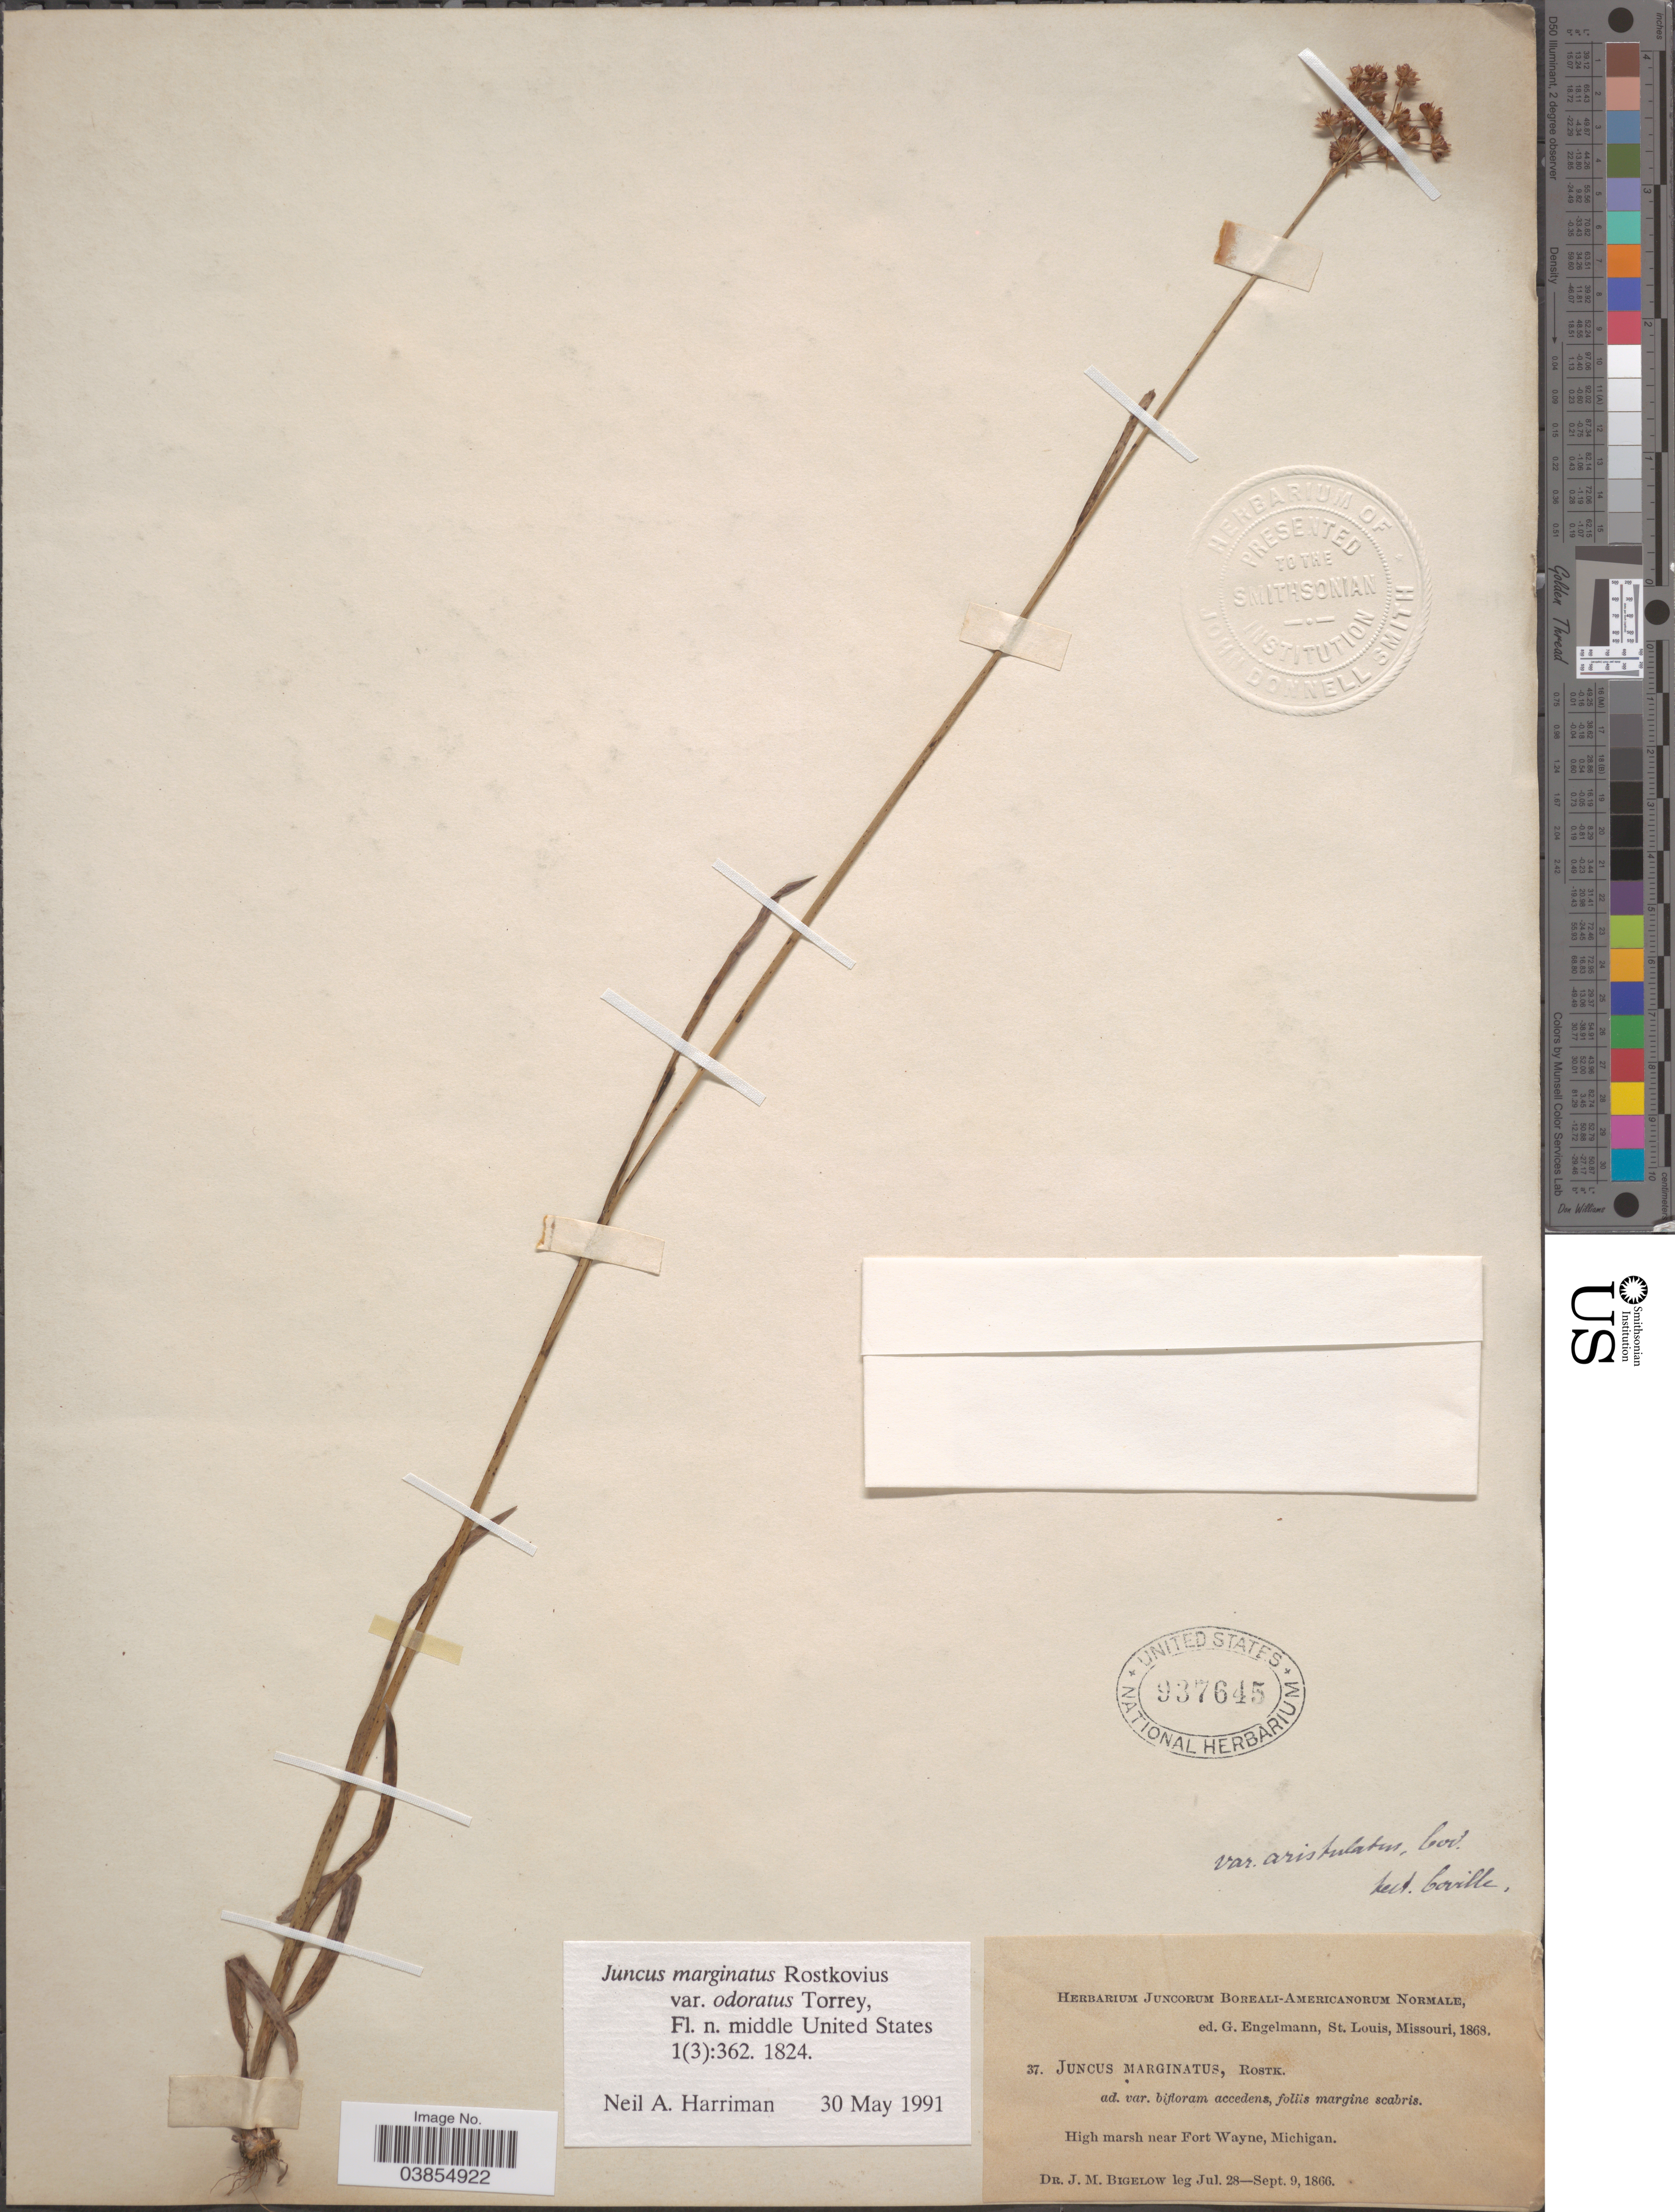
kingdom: Plantae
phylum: Tracheophyta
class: Liliopsida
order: Poales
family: Juncaceae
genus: Juncus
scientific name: Juncus marginatus var. odoratus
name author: Torr.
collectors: J. M. Bigelow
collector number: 37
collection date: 1866-07-28/1866-09-09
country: United States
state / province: Michigan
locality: High marsh near Fort Wayne.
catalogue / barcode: US 937645